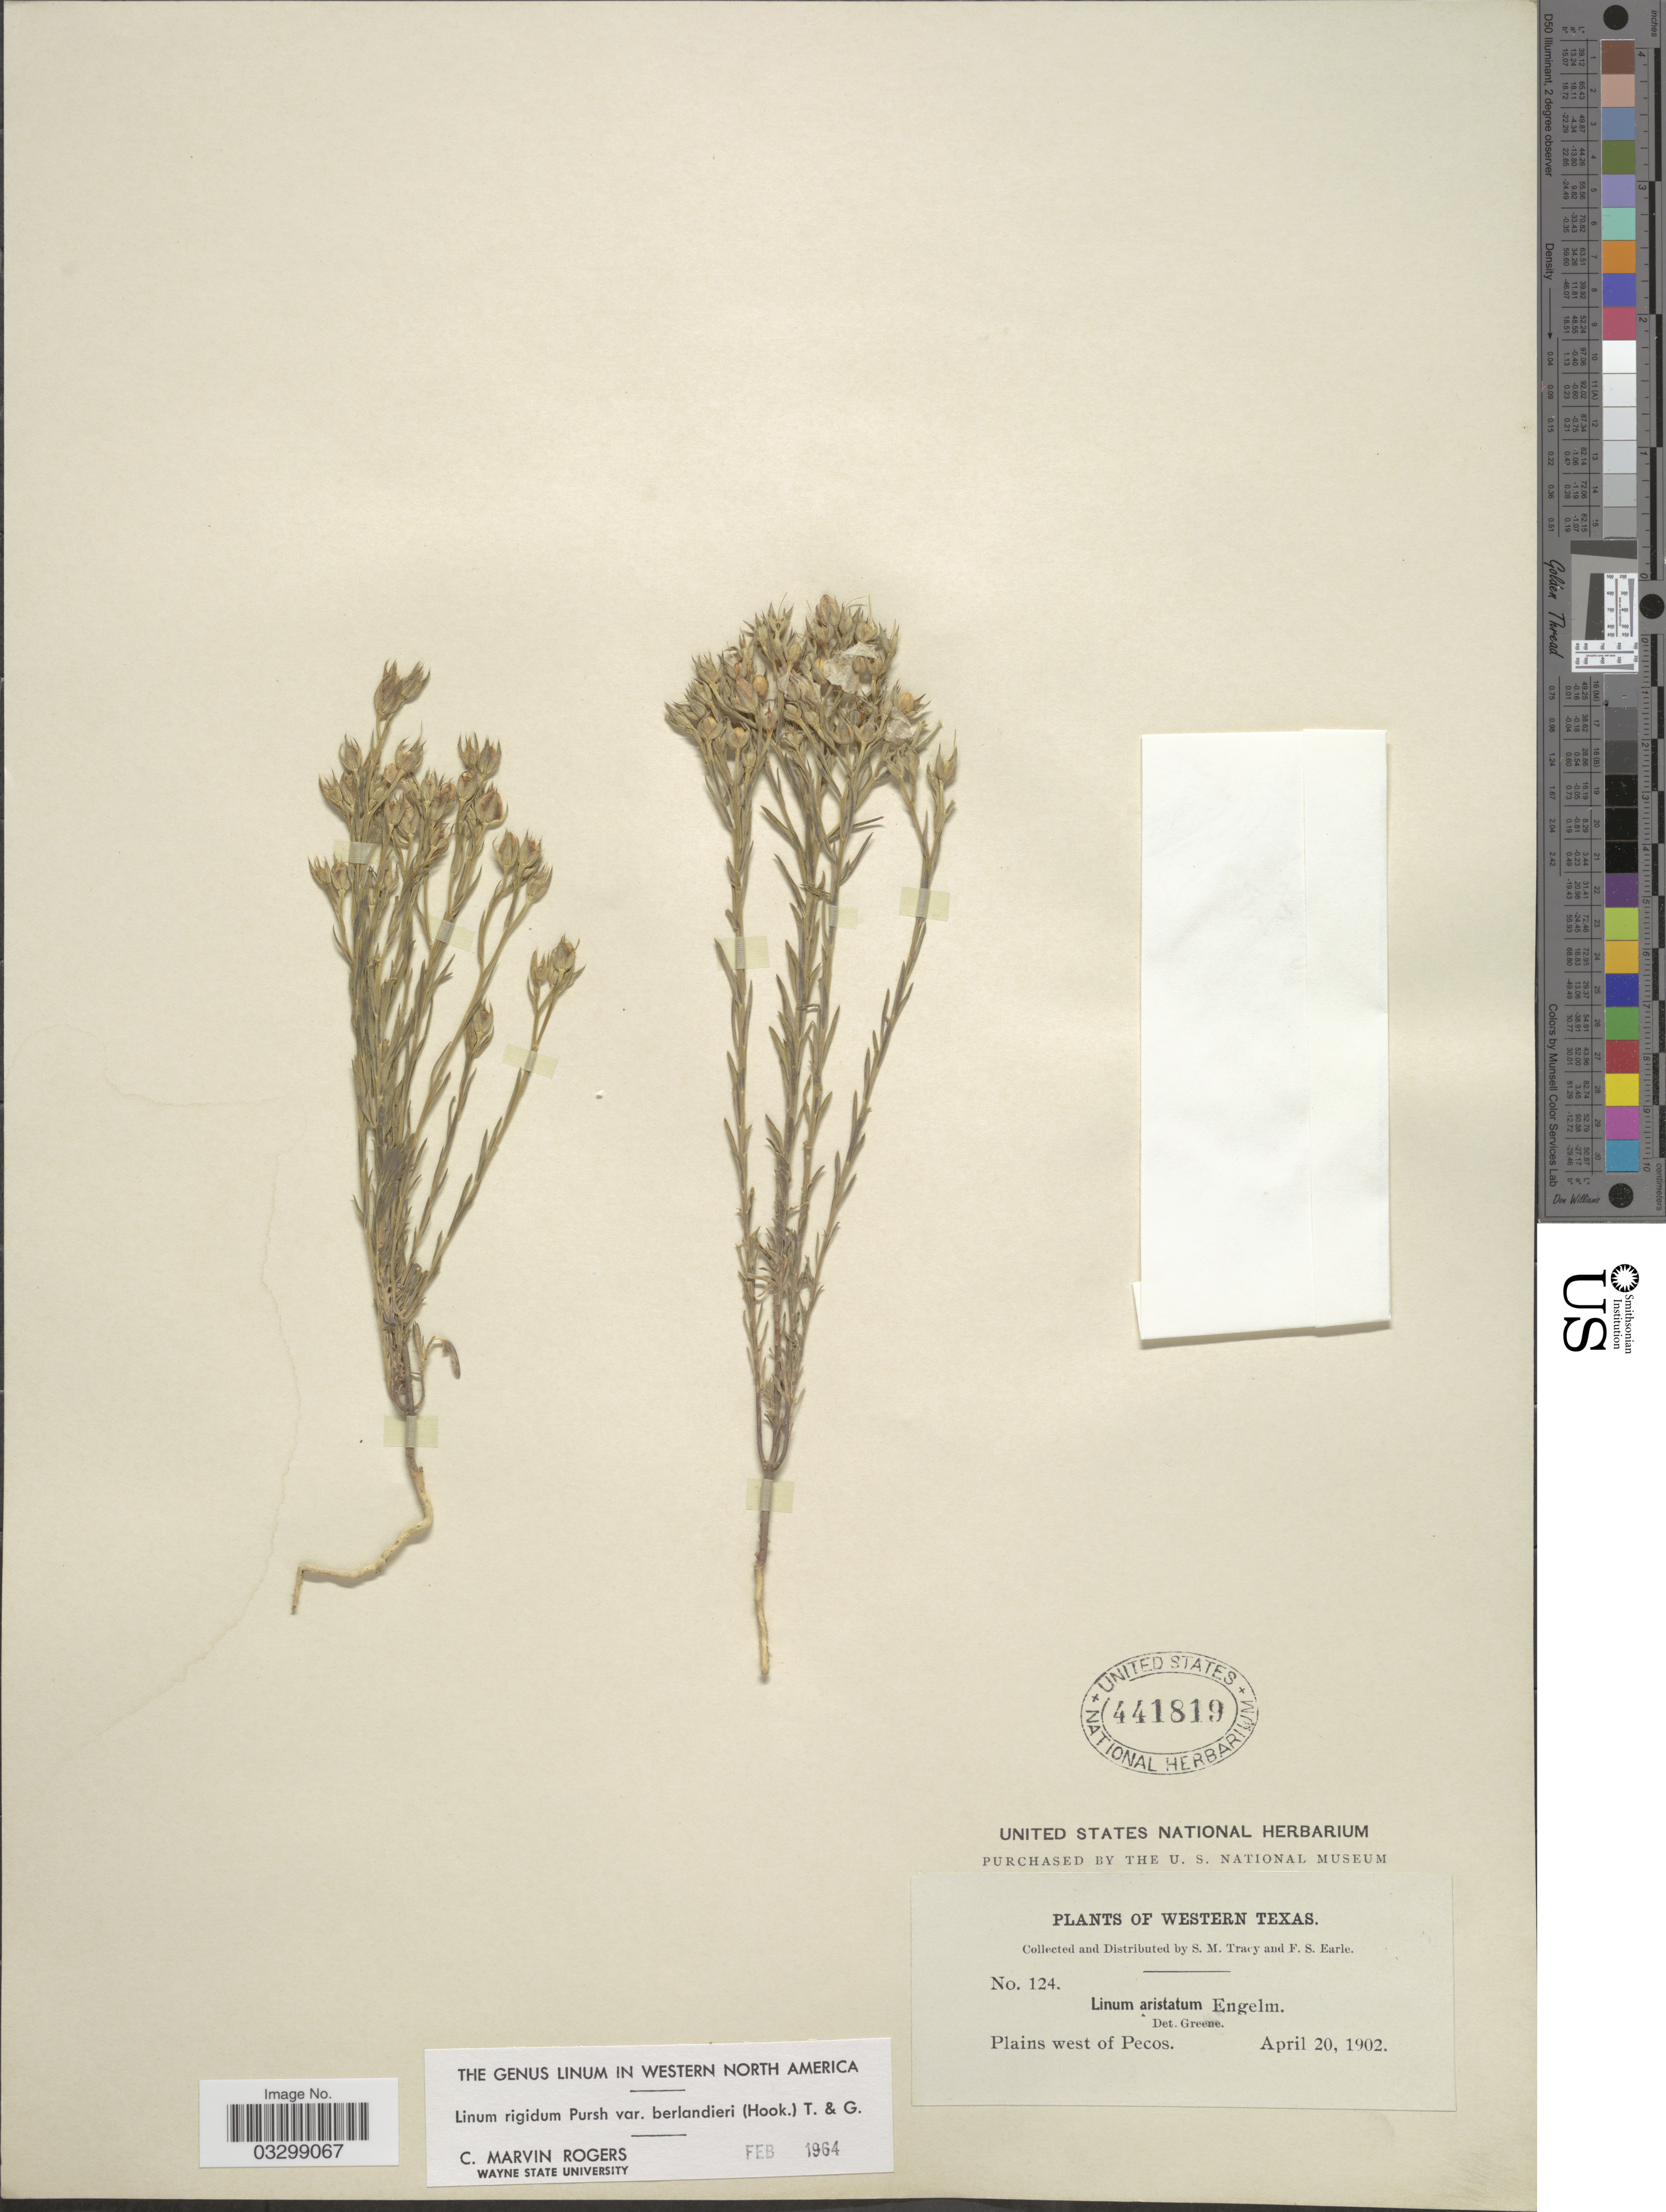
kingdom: Plantae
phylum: Tracheophyta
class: Magnoliopsida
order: Malpighiales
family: Linaceae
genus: Linum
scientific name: Linum rigidum var. berlandieri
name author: Pursh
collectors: S. M. Tracy & F. S. Earle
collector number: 124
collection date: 1902-04-20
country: United States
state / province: Texas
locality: Western Texas. Plains west of Pecos.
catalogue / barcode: US 441819